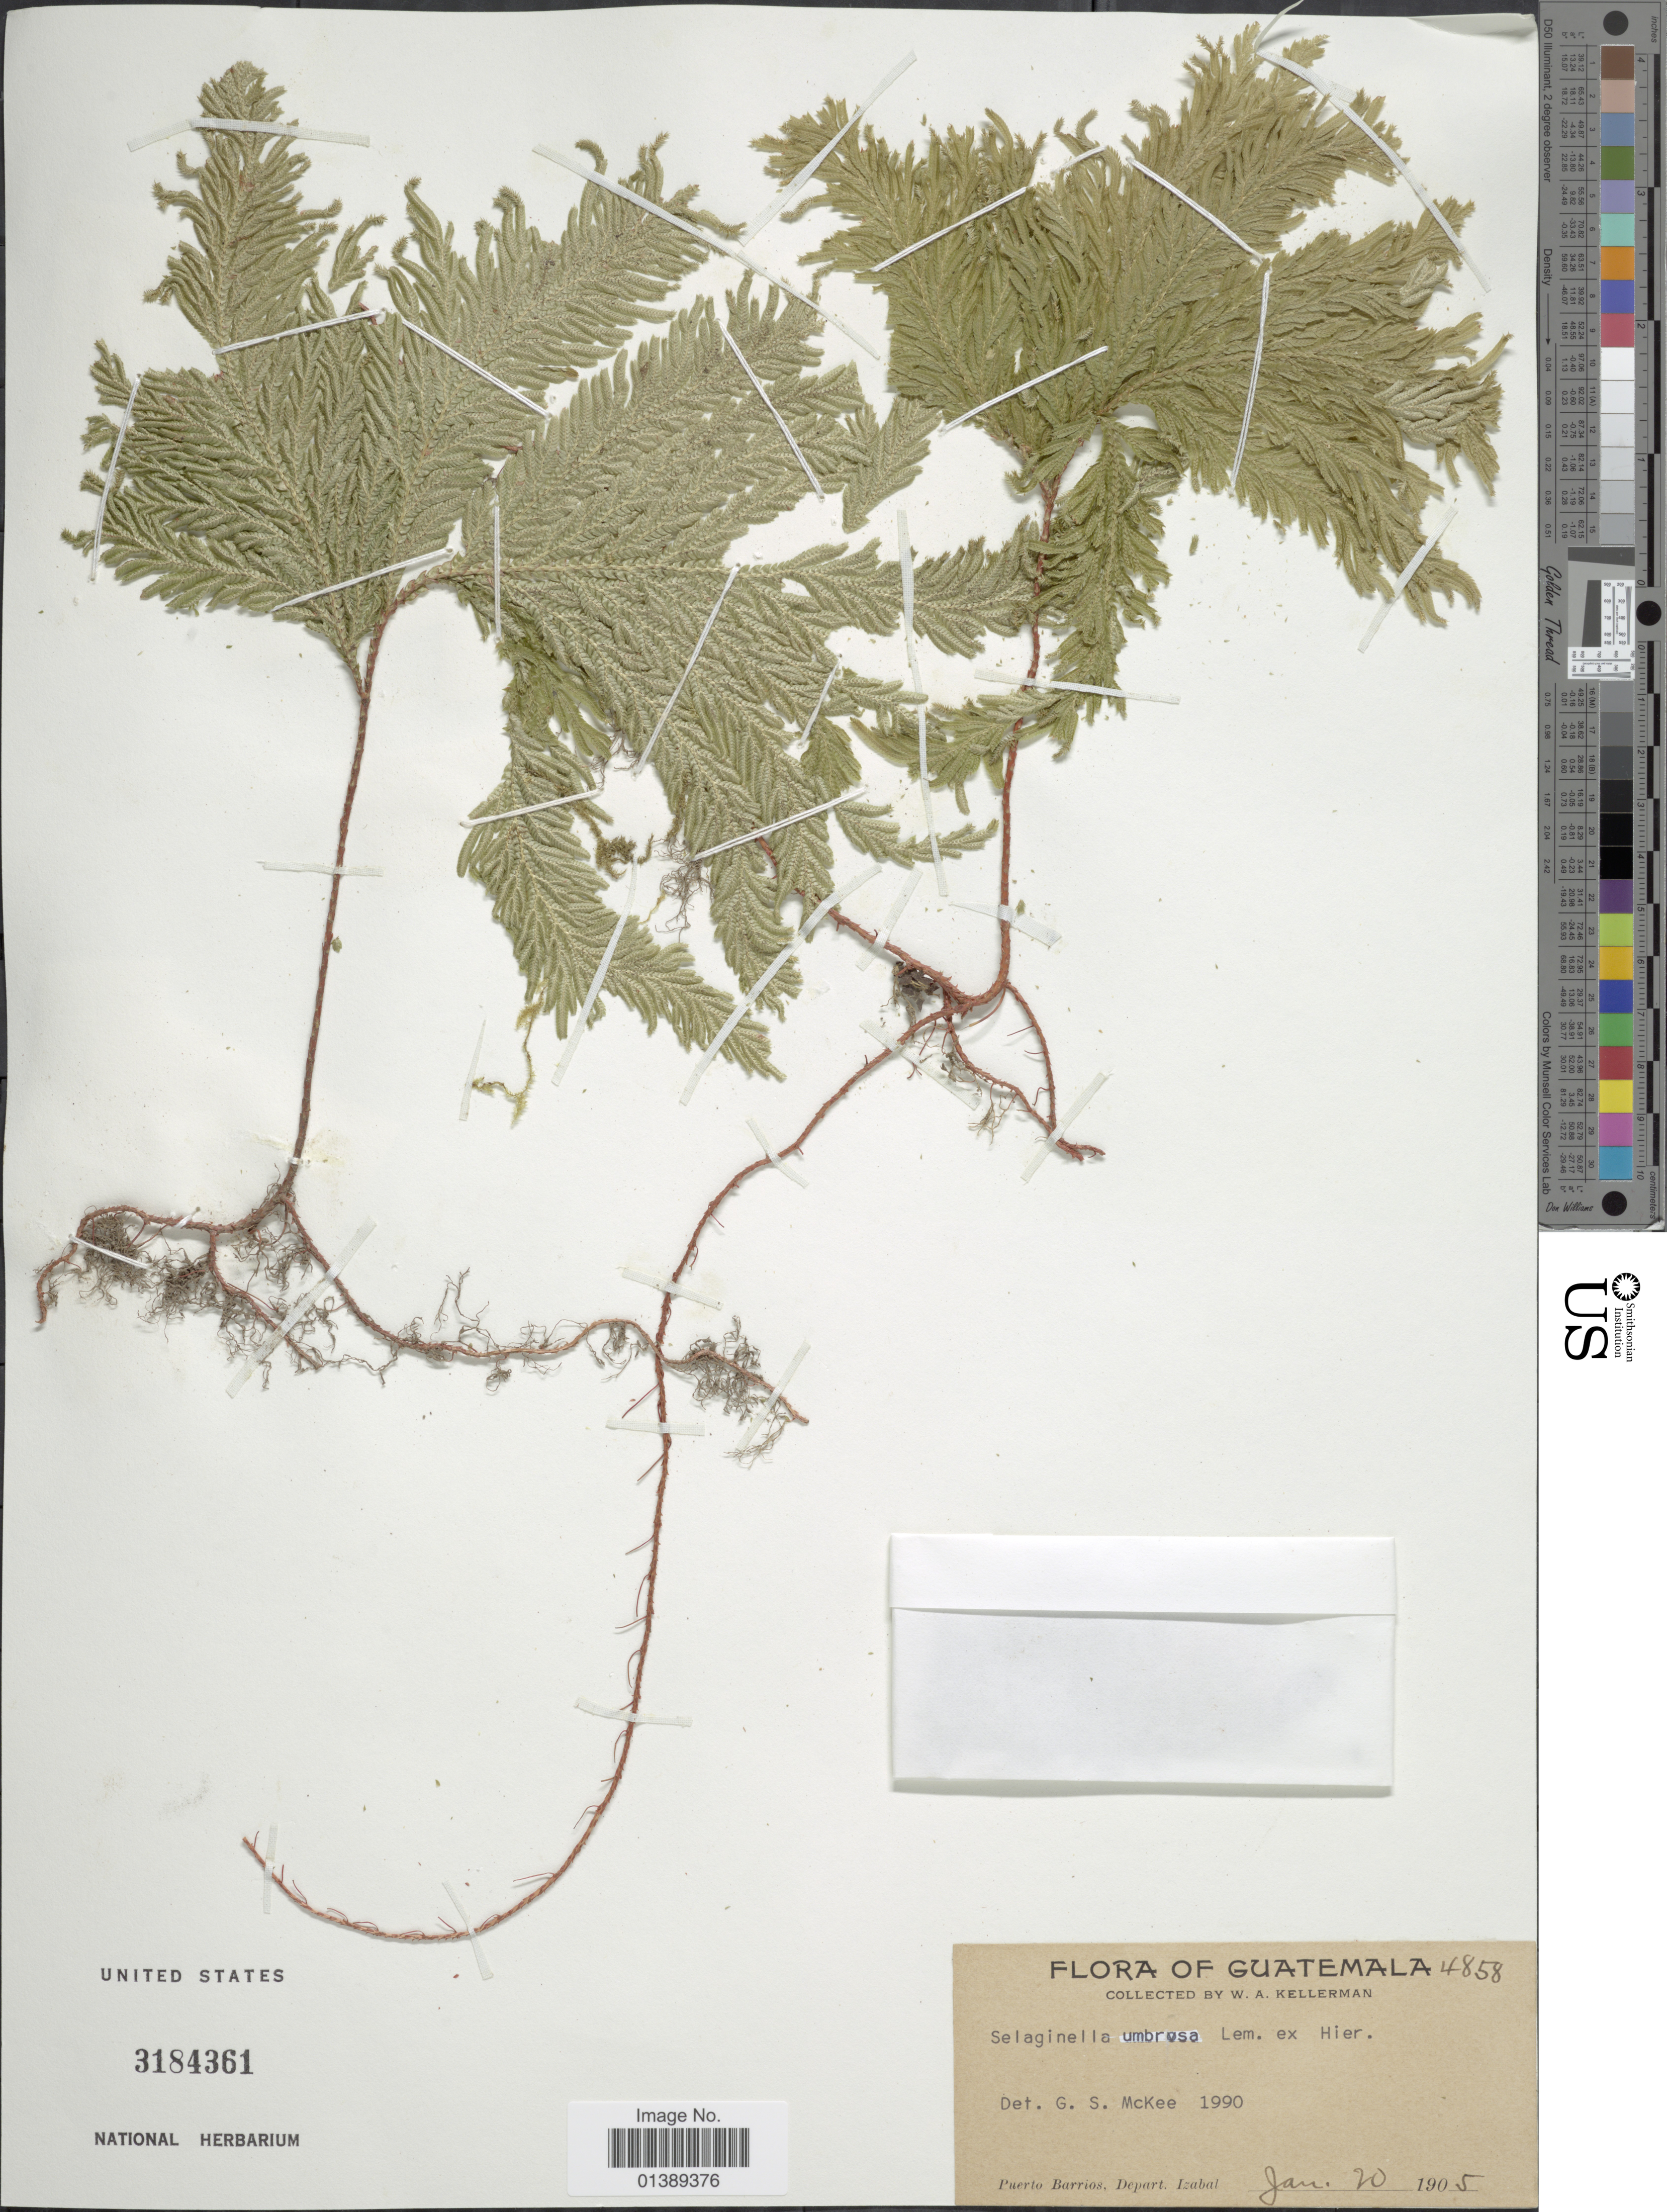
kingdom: Plantae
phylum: Tracheophyta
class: Lycopodiopsida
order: Selaginellales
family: Selaginellaceae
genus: Selaginella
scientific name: Selaginella umbrosa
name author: Lem. ex Hieron.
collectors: W. Kellerman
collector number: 4858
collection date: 1905-01-20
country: Guatemala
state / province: Izabal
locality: Puerto Barrios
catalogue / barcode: US 3184361